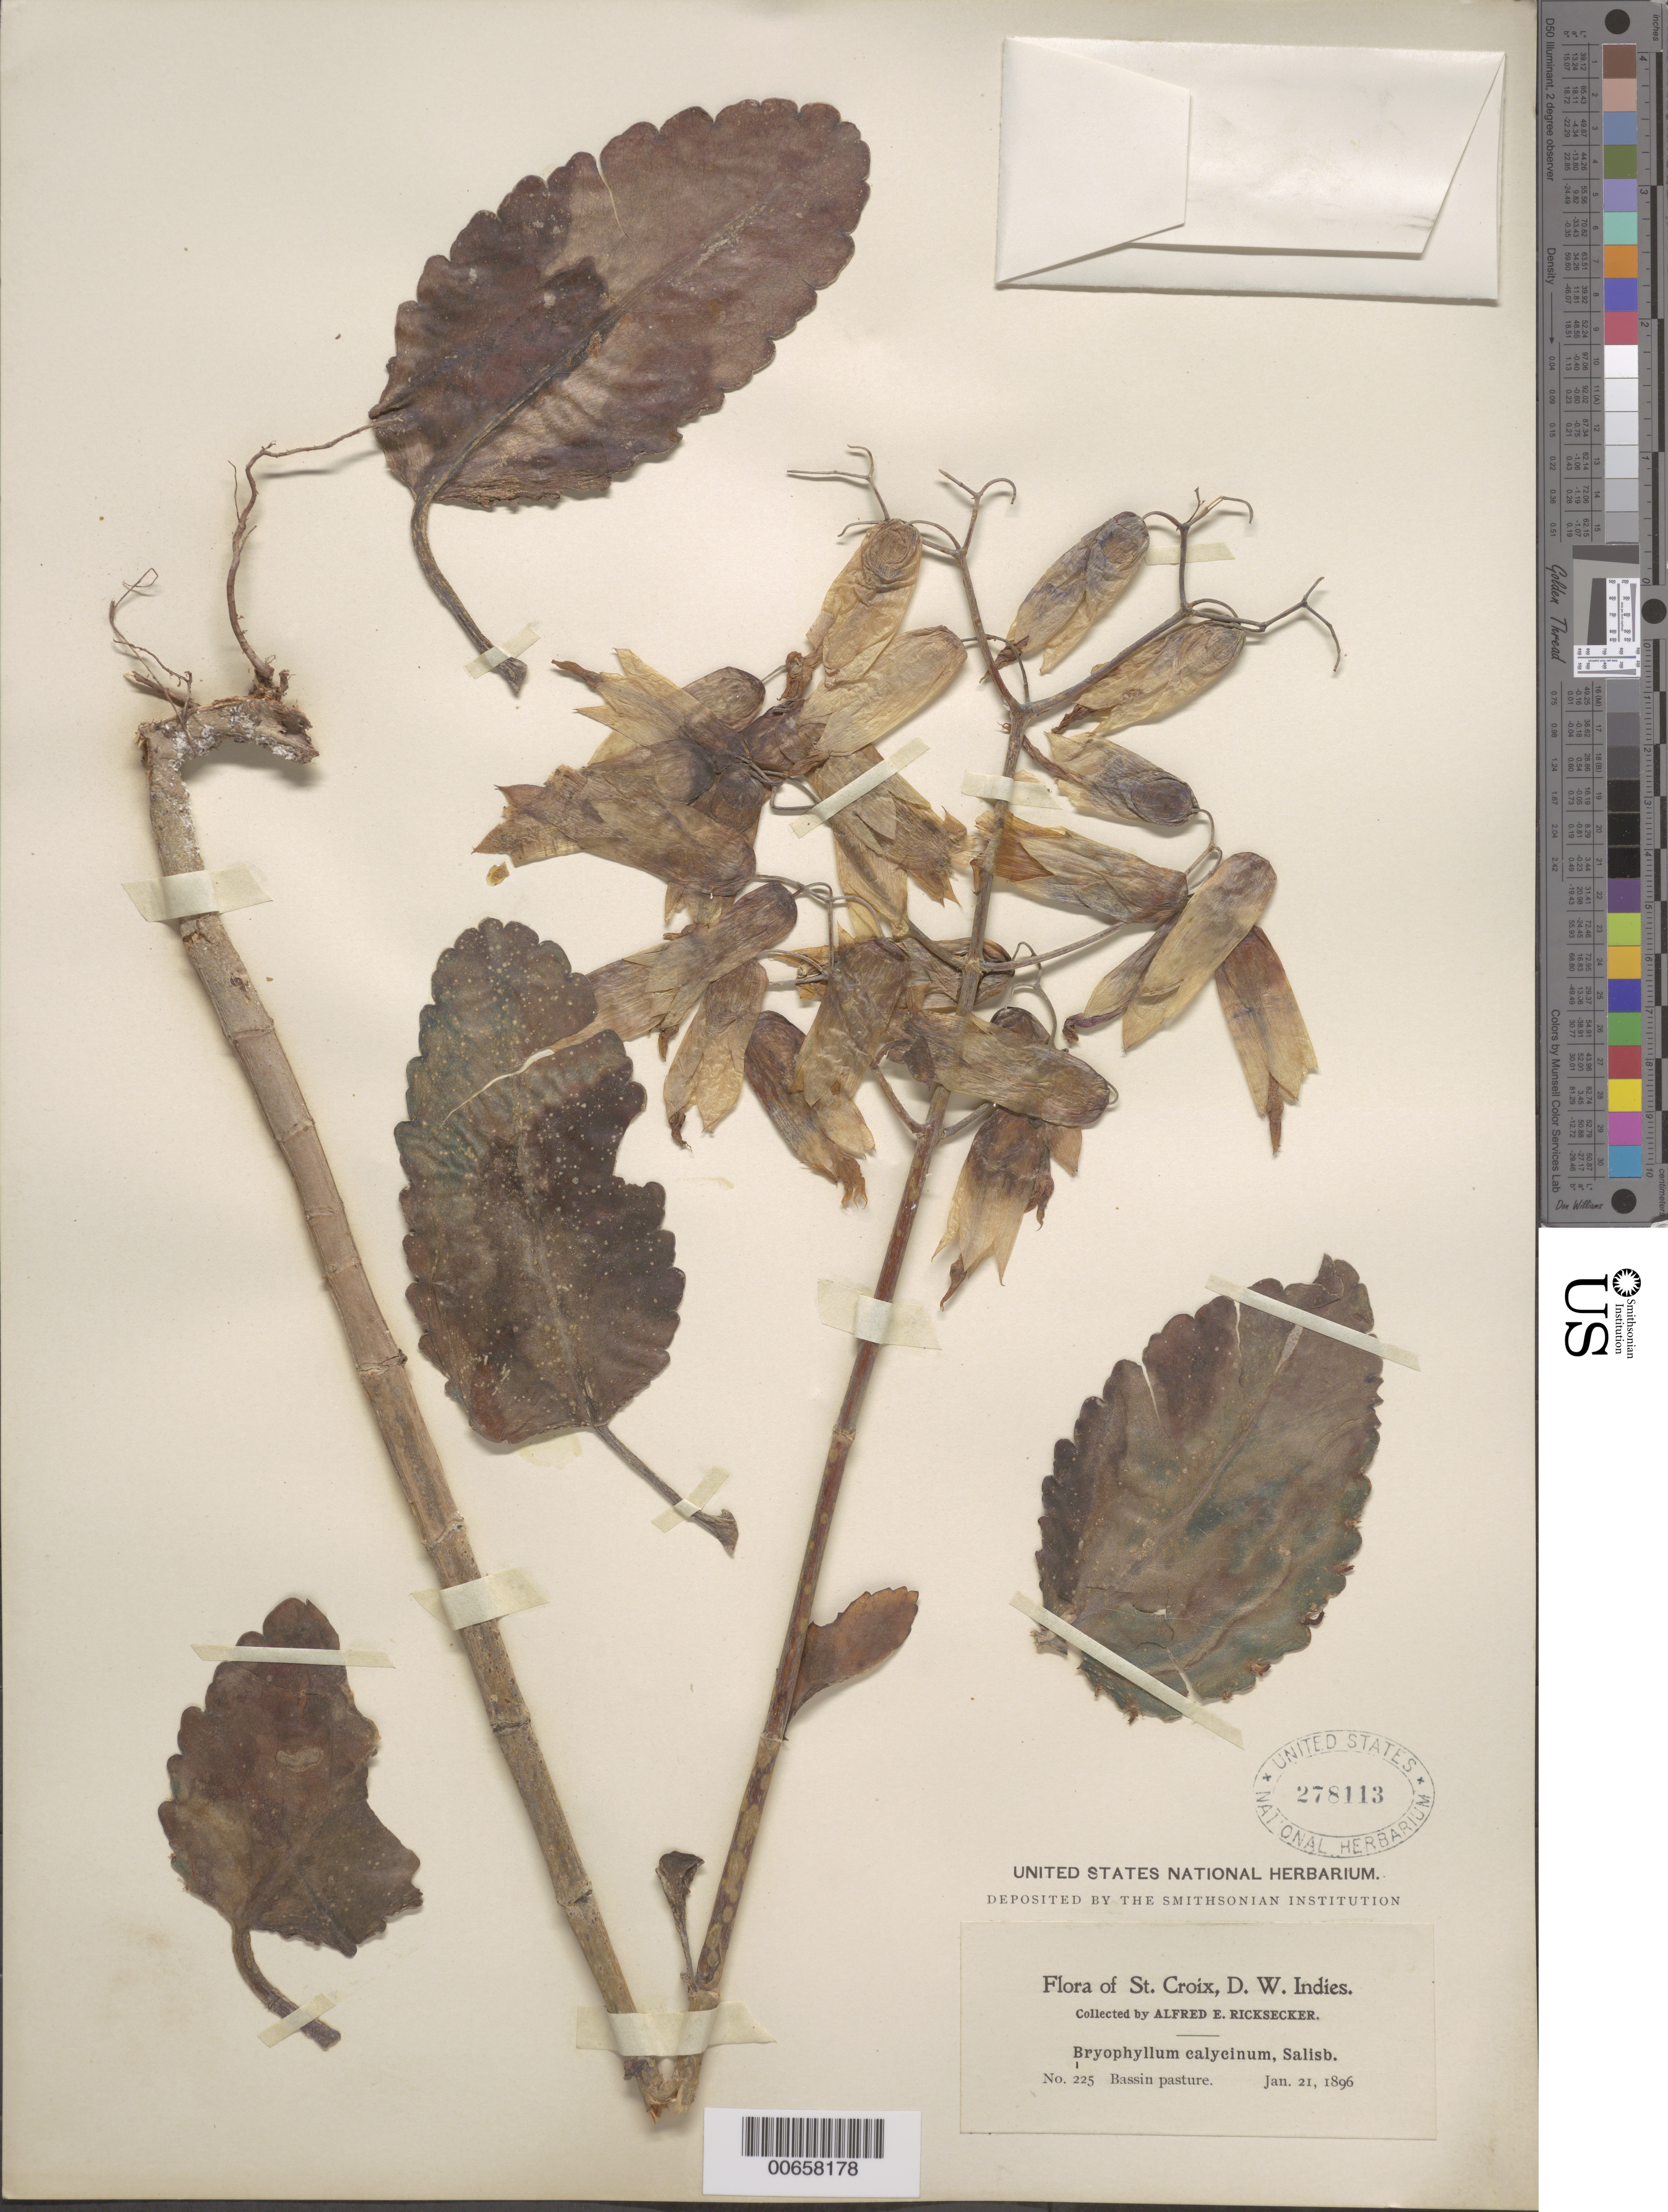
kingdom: Plantae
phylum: Tracheophyta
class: Magnoliopsida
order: Saxifragales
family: Crassulaceae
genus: Kalanchoe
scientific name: Kalanchoe pinnata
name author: (Lam.) Pers.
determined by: Strong, Mark T., (BOT), Smithsonian Institution - National Museum of Natural History (UNITED STATES)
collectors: A. E. Ricksecker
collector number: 225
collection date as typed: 21 Jan 1896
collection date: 1896-01-21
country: U.S. Virgin Islands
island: St. Croix Island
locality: Bassin pasture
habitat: pasture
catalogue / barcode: US 278113